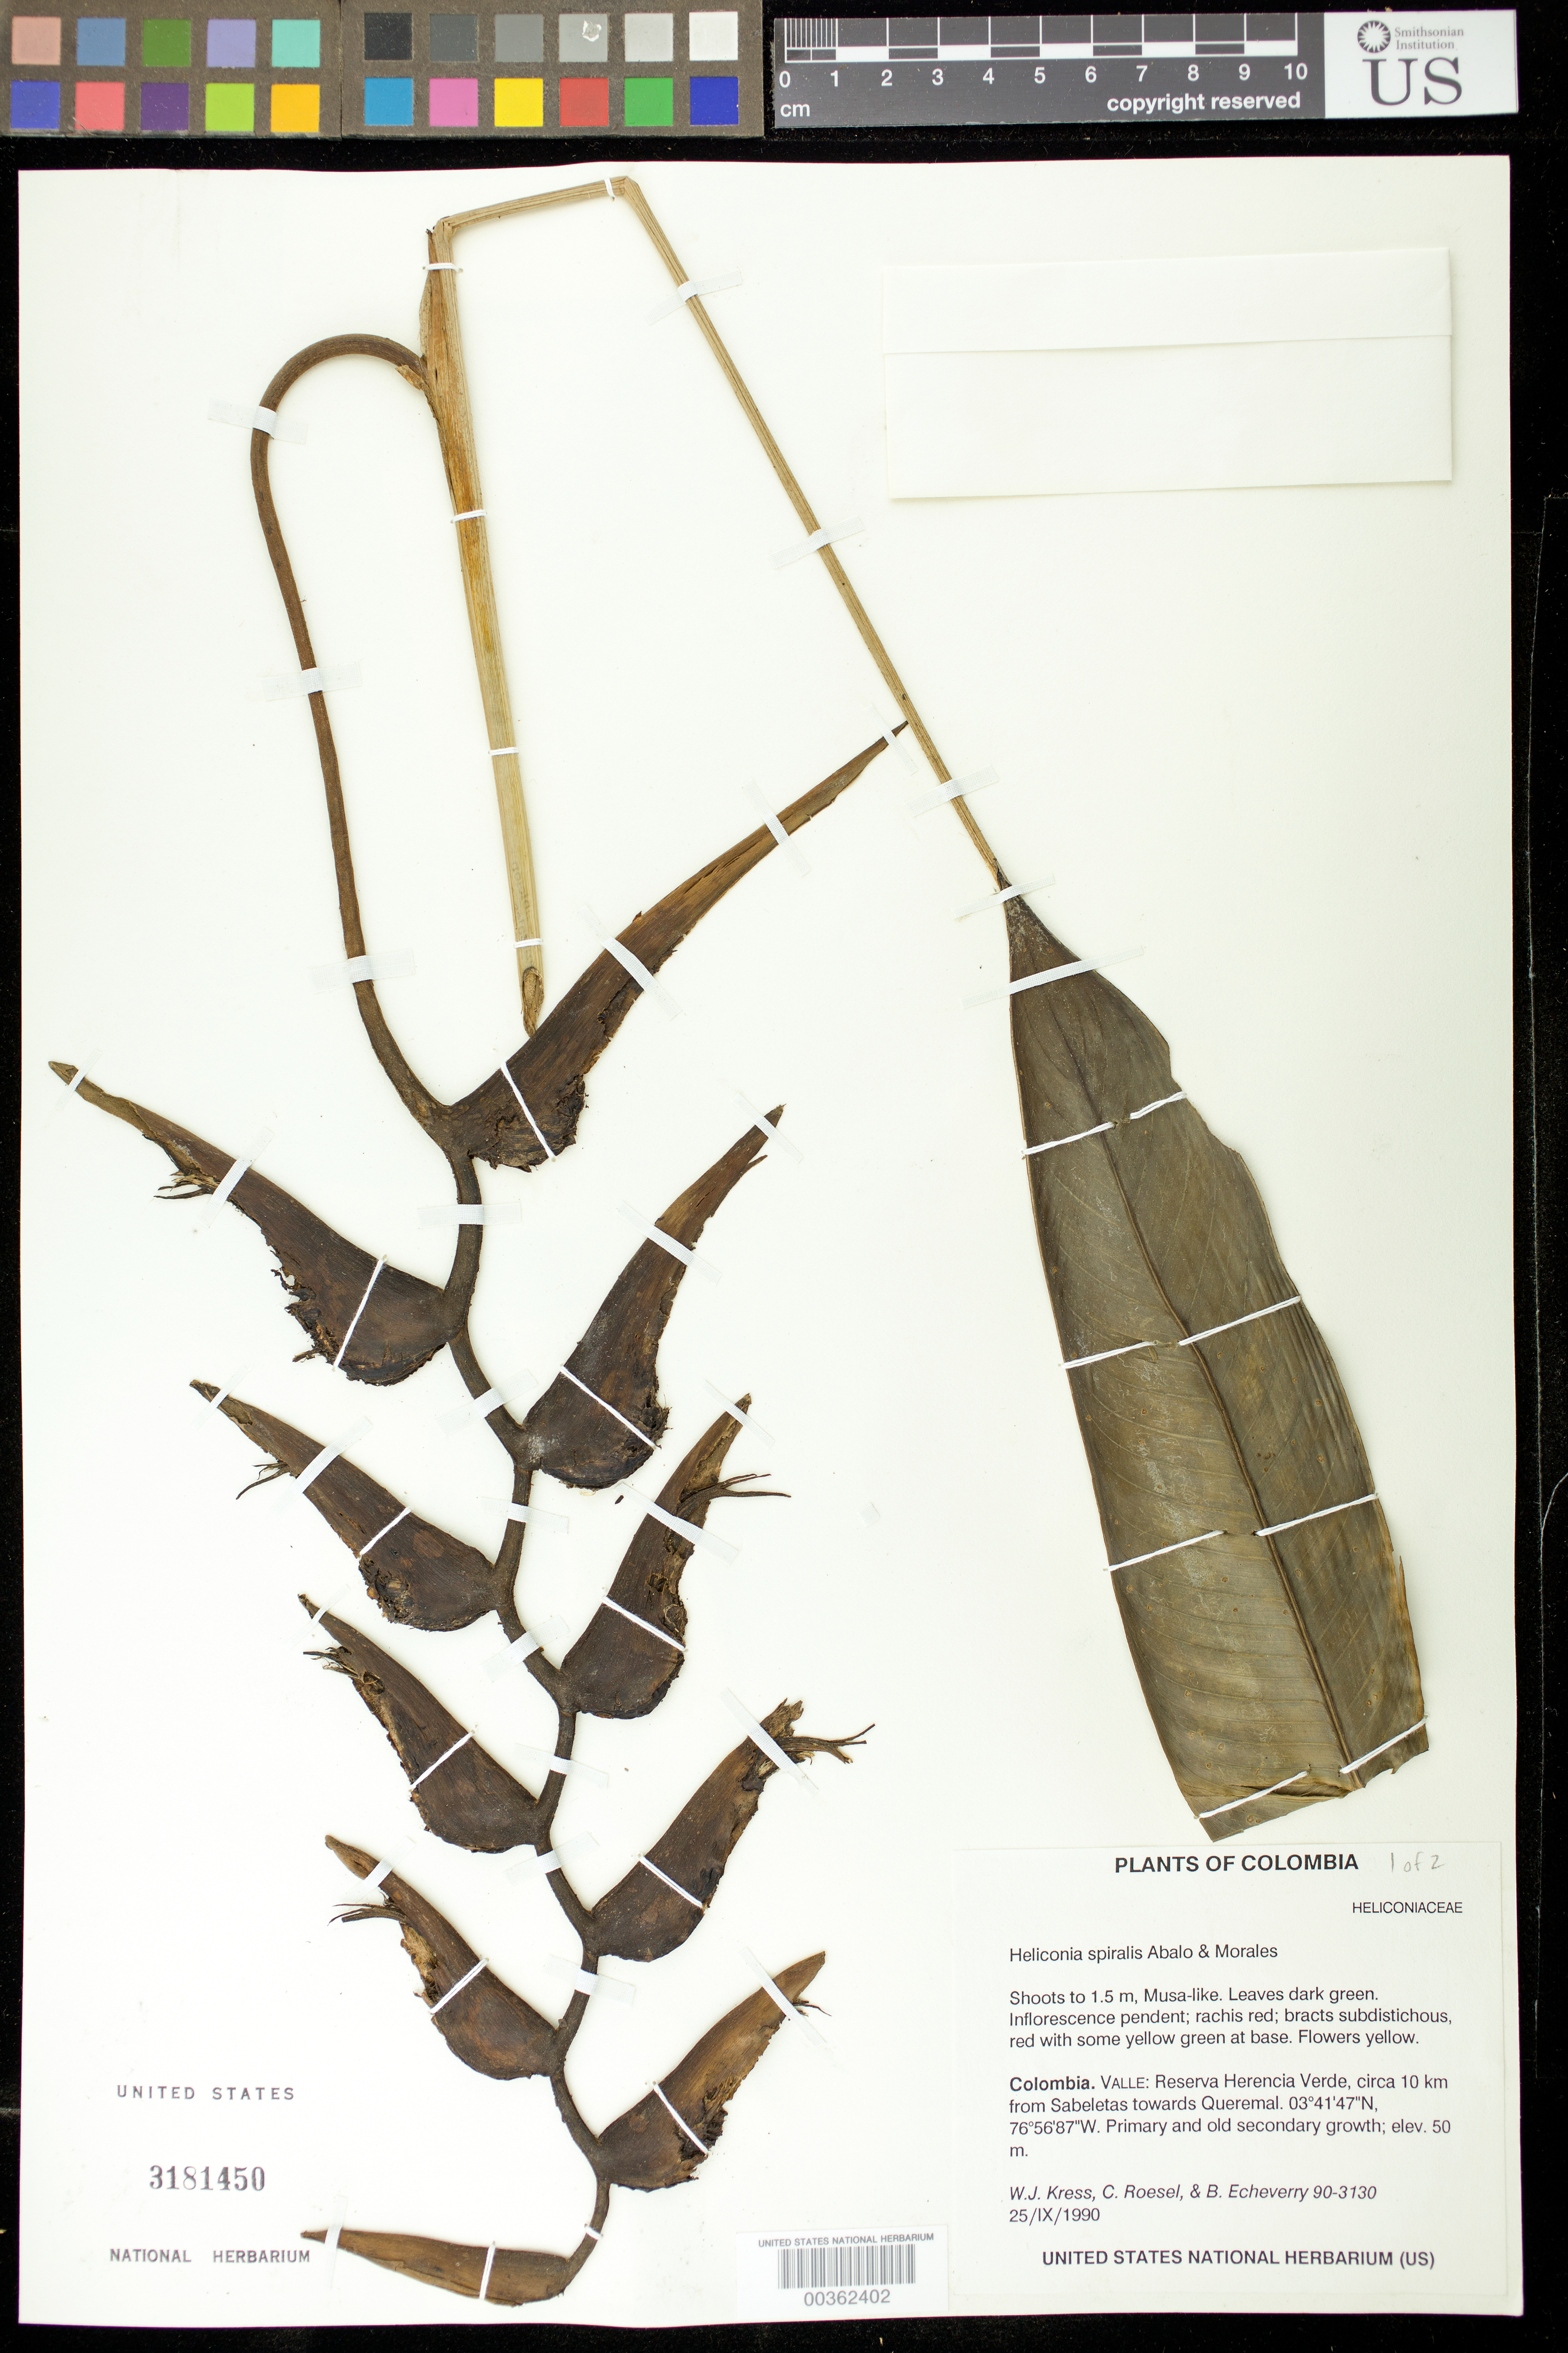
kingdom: Plantae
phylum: Tracheophyta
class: Liliopsida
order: Zingiberales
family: Heliconiaceae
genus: Heliconia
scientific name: Heliconia spiralis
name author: Abalo & G. Morales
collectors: W. J. Kress, C. S. Roesel & B. Echeverry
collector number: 90-3130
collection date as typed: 25 Sep 1990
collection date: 1990-09-25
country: Colombia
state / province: Valle del Cauca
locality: Valle: Reserva Herencia Verde, circa 10 km from Sabeletas towards Queremal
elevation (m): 50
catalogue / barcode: US 3181450